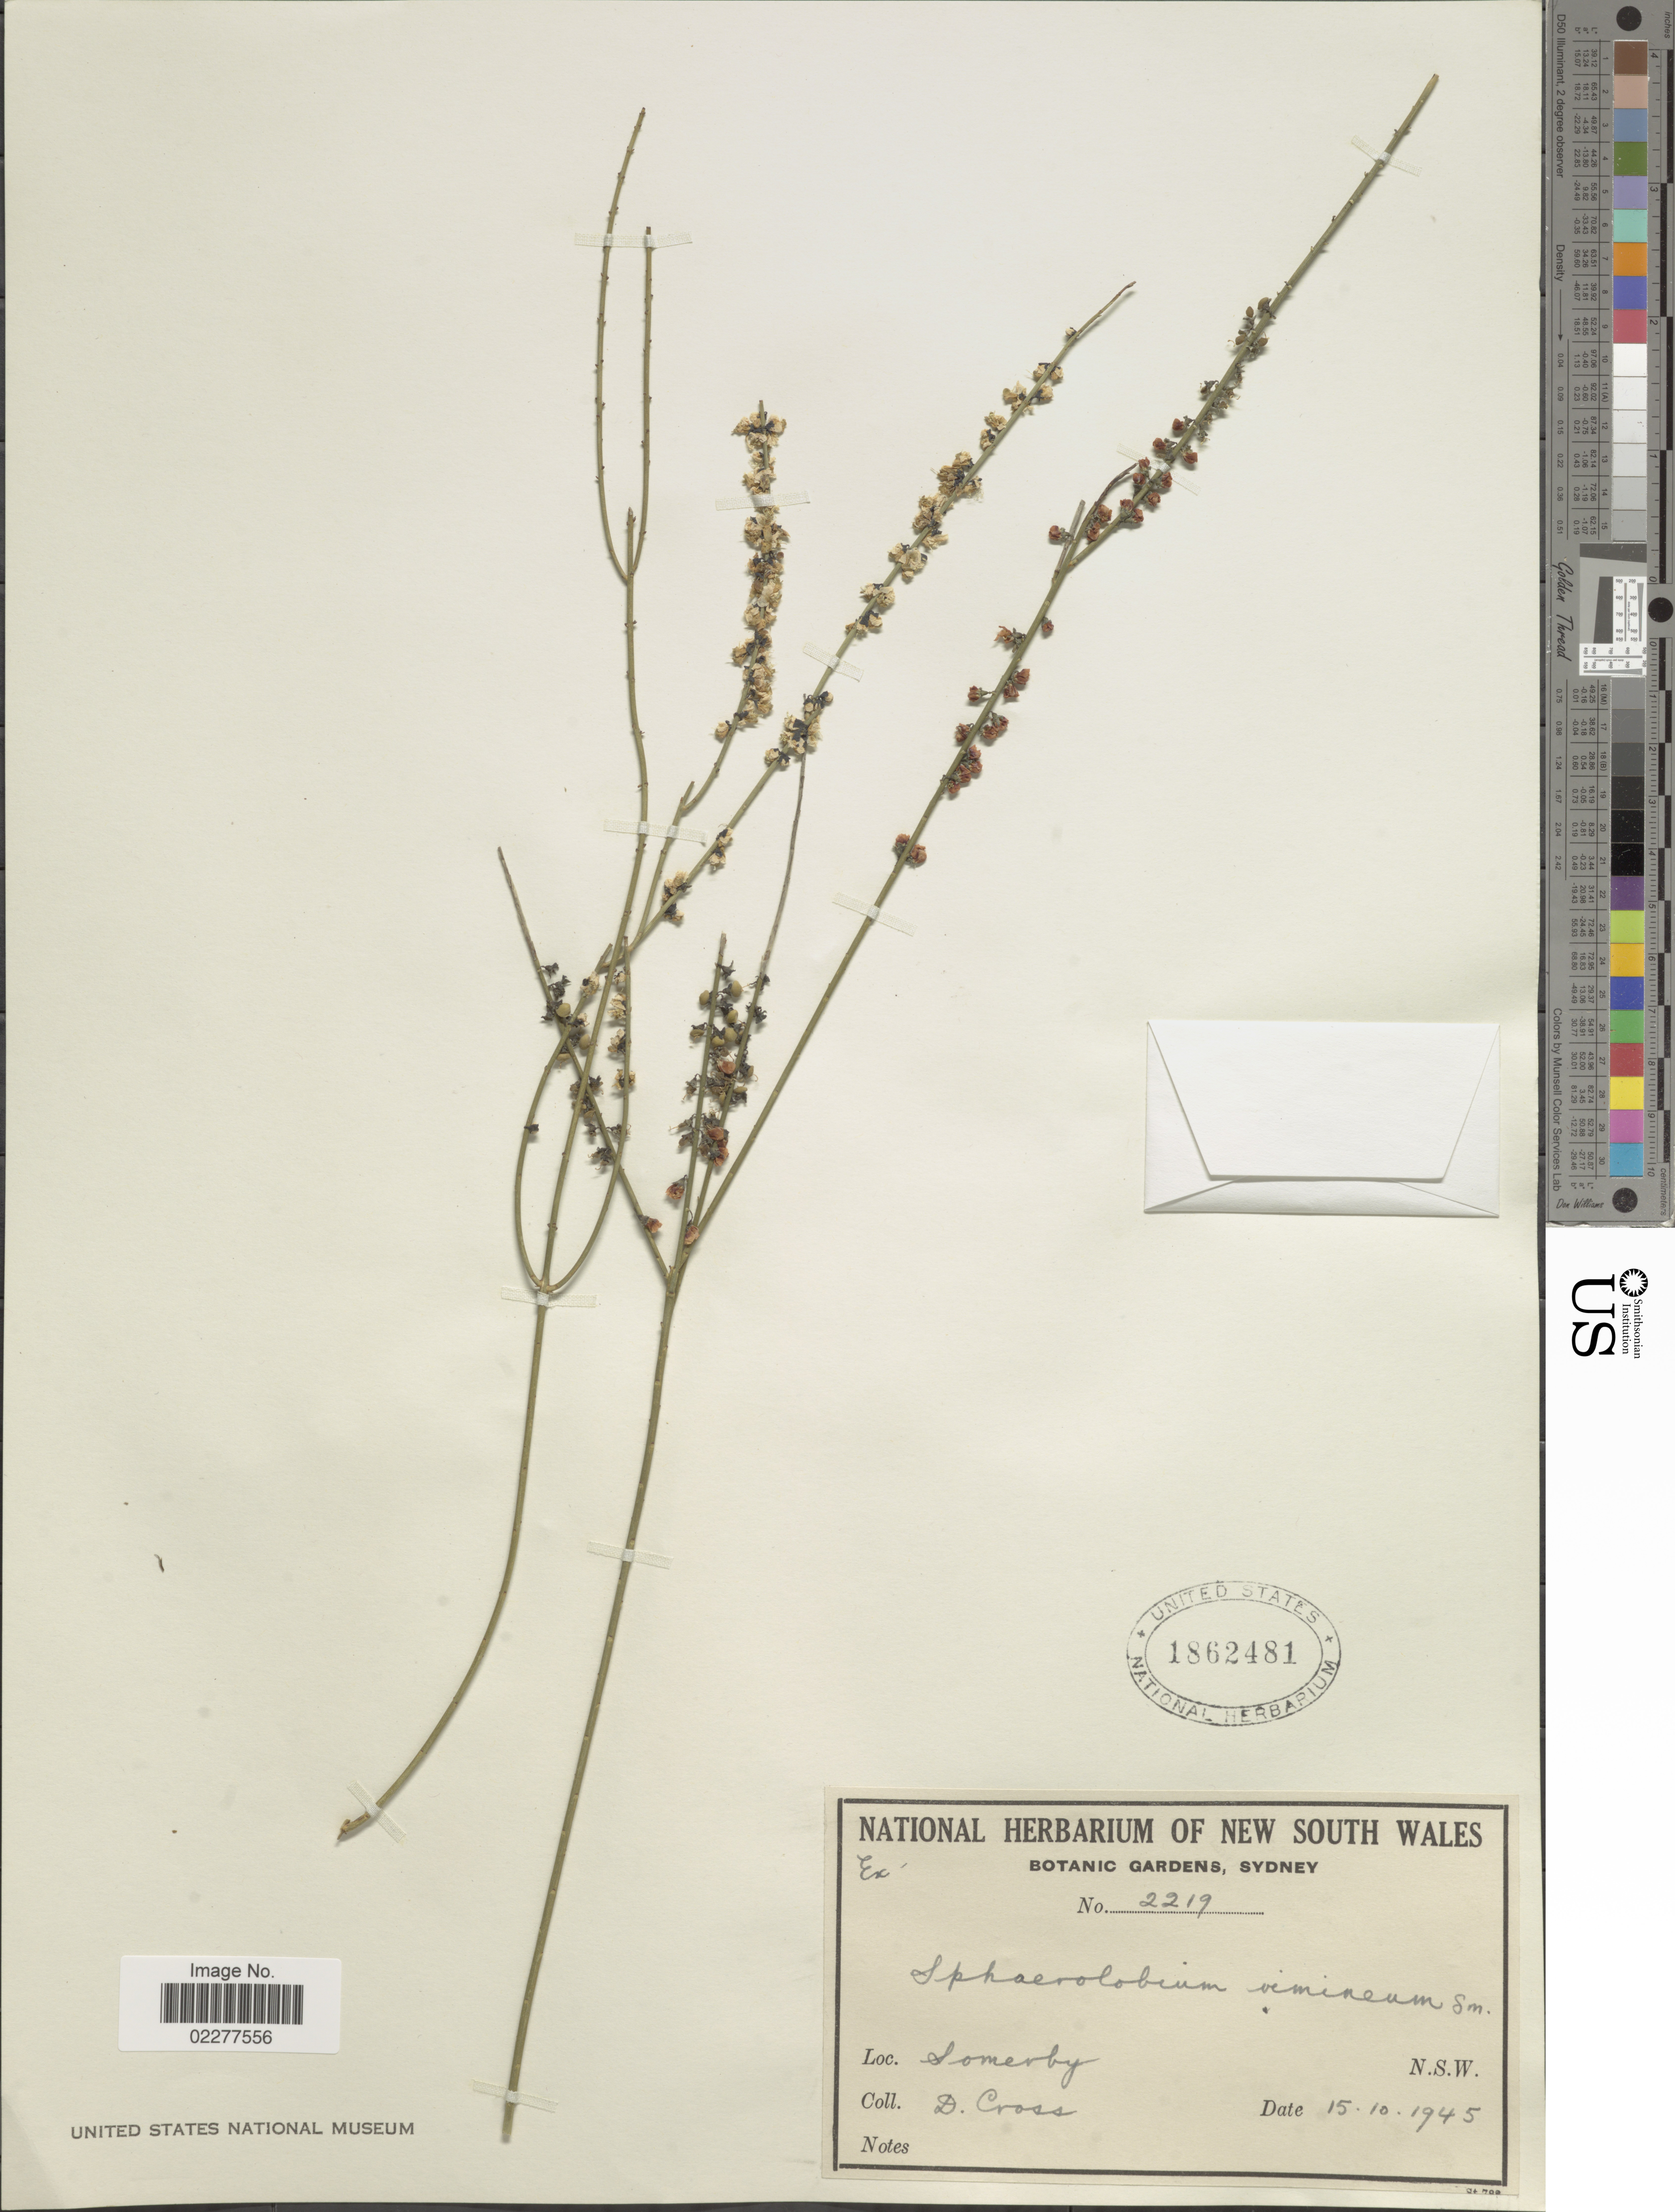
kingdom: Plantae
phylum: Tracheophyta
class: Magnoliopsida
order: Fabales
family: Fabaceae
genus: Sphaerolobium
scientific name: Sphaerolobium vimineum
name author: Sm.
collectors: D. Cross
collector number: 2219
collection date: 1945-10-15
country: Australia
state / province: New South Wales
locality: Somersby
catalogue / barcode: US 1862481